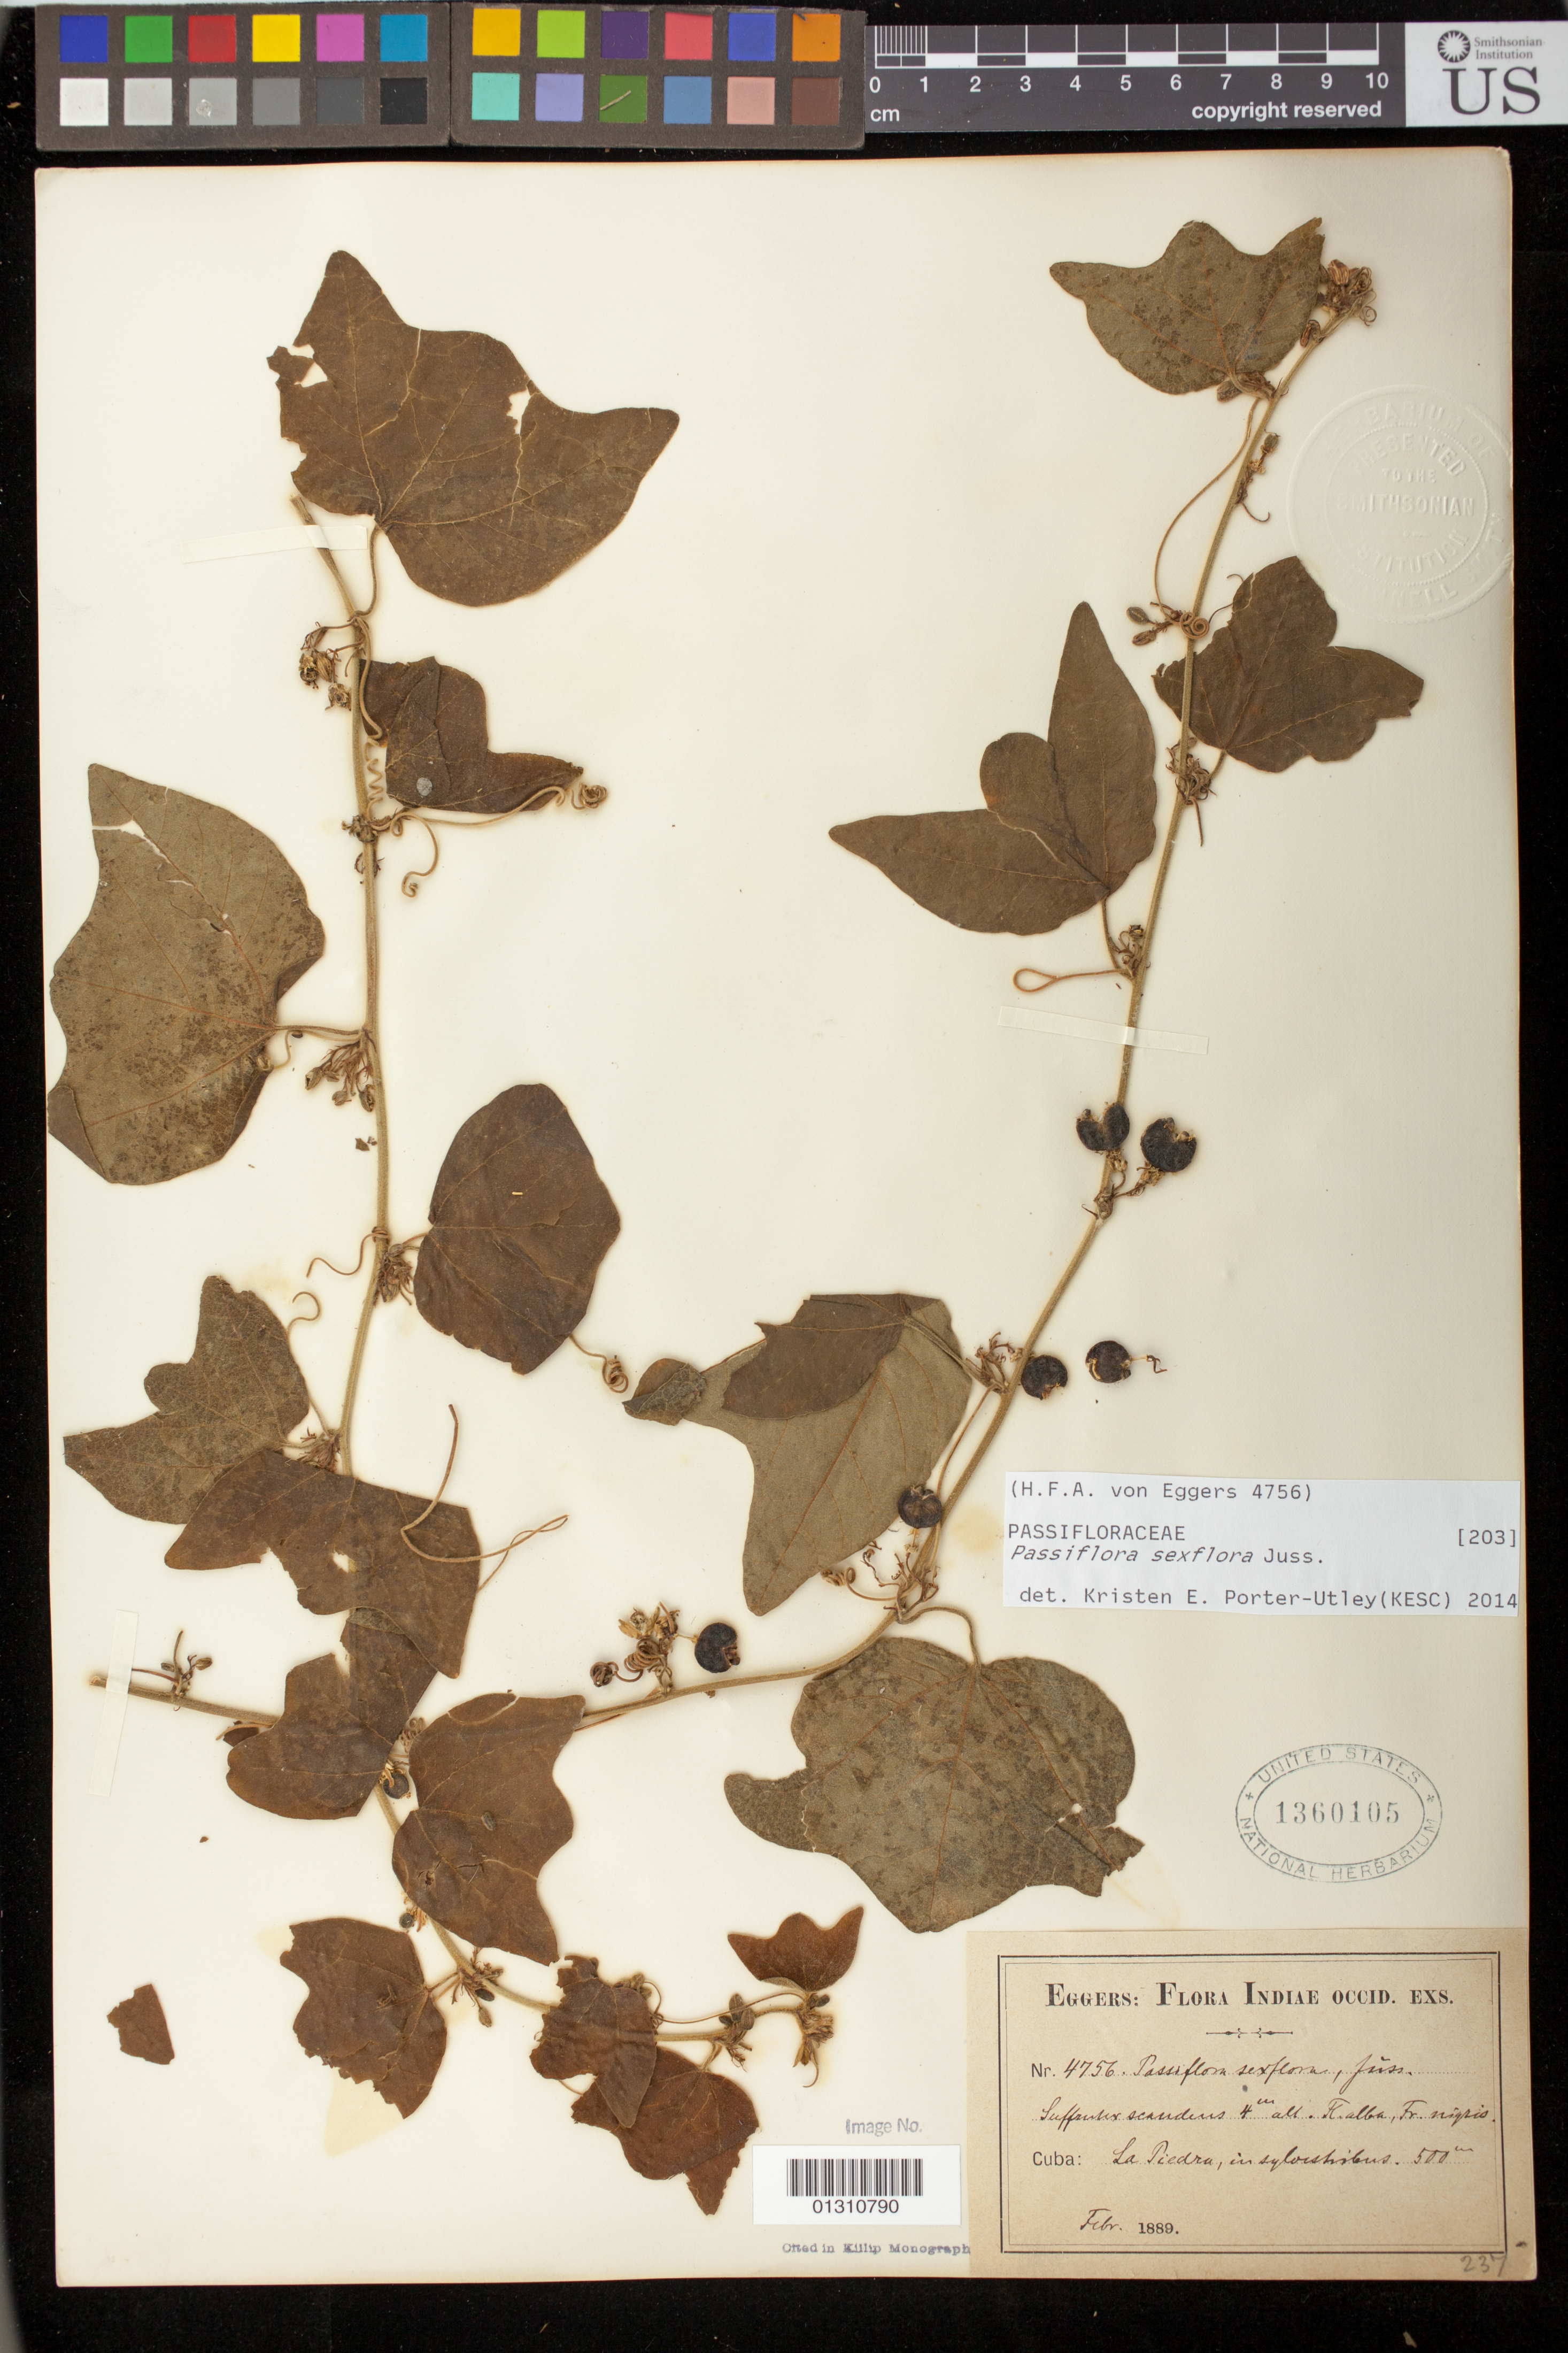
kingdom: Plantae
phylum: Tracheophyta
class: Magnoliopsida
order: Malpighiales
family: Passifloraceae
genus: Passiflora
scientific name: Passiflora sexflora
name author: Juss.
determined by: Porter-Utley, Kristen E.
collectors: H. F. A. von Eggers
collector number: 4756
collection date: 1889-02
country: Cuba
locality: La Piedra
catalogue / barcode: US 1360105